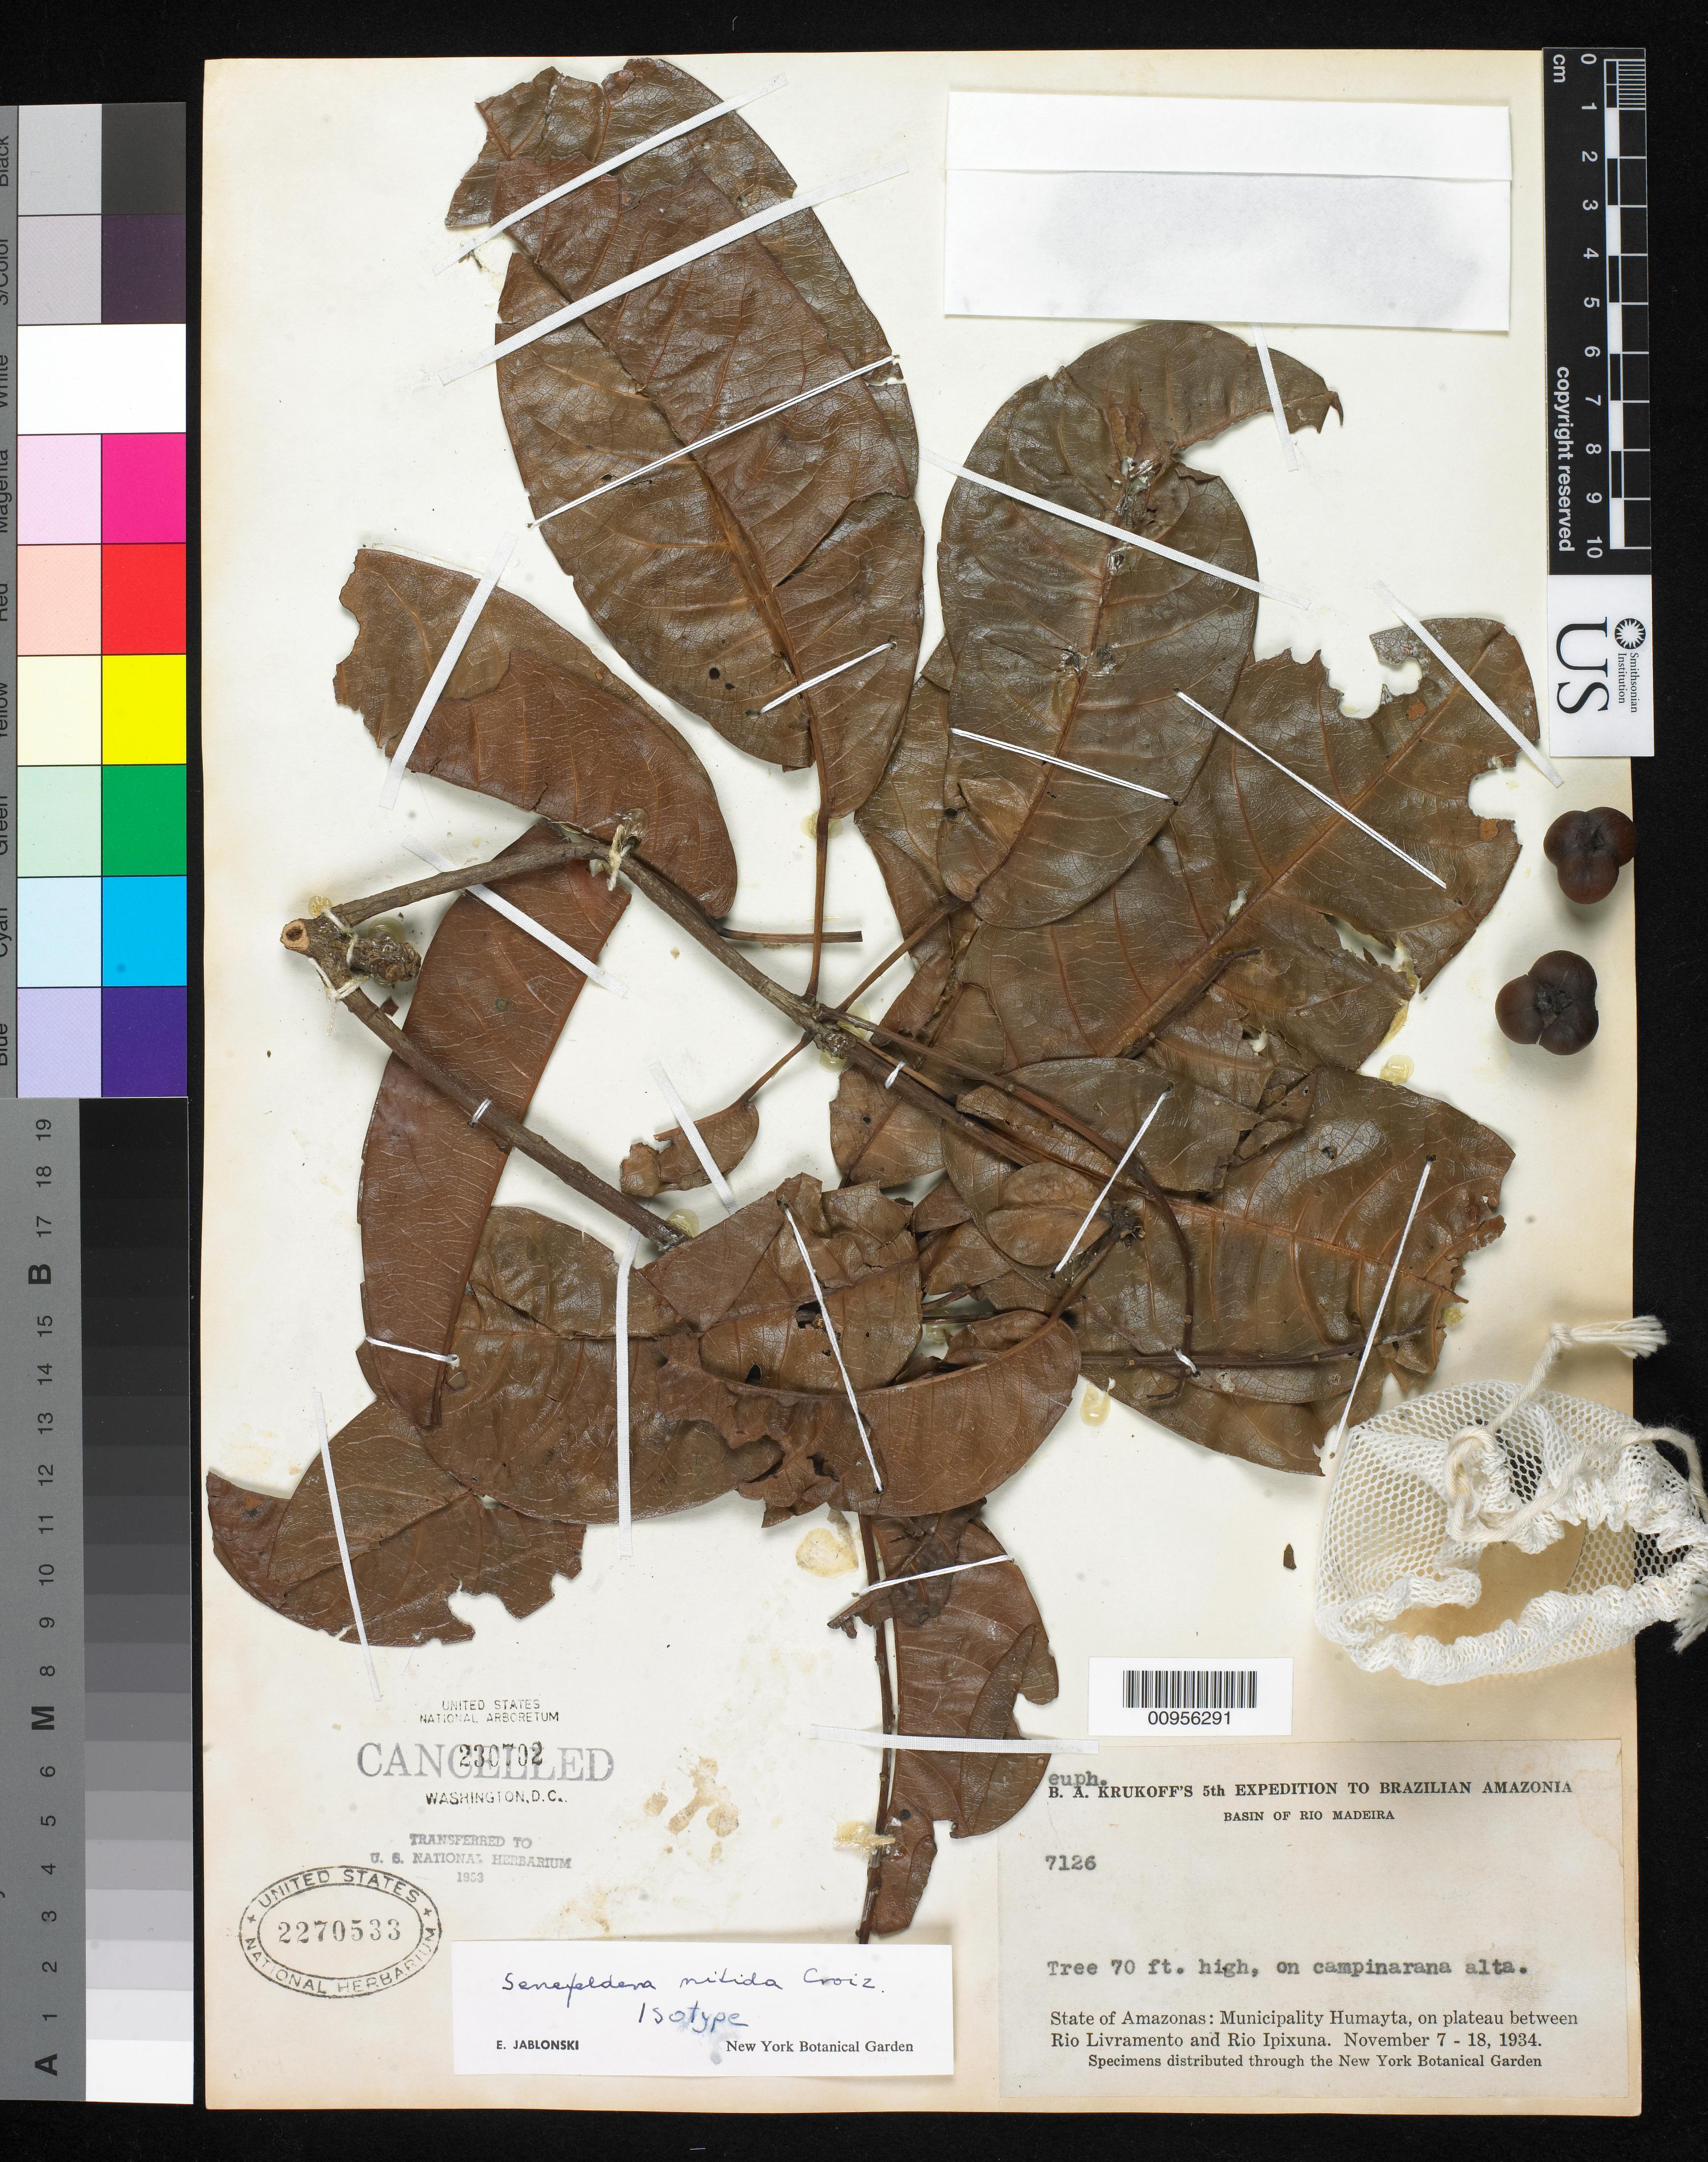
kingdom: Plantae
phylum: Tracheophyta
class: Magnoliopsida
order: Malpighiales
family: Euphorbiaceae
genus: Senefeldera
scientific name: Senefeldera nitida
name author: Croizat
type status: Isotype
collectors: B. A. Krukoff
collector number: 7126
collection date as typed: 07 Nov 1934 to 18 Nov 1934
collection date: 1934-11-07/1934-11-18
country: Brazil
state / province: Amazonas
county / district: Humaitá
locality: Between Rio Livramento and Rio Ipixuna, basin Rio Madeira.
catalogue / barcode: US 2270533